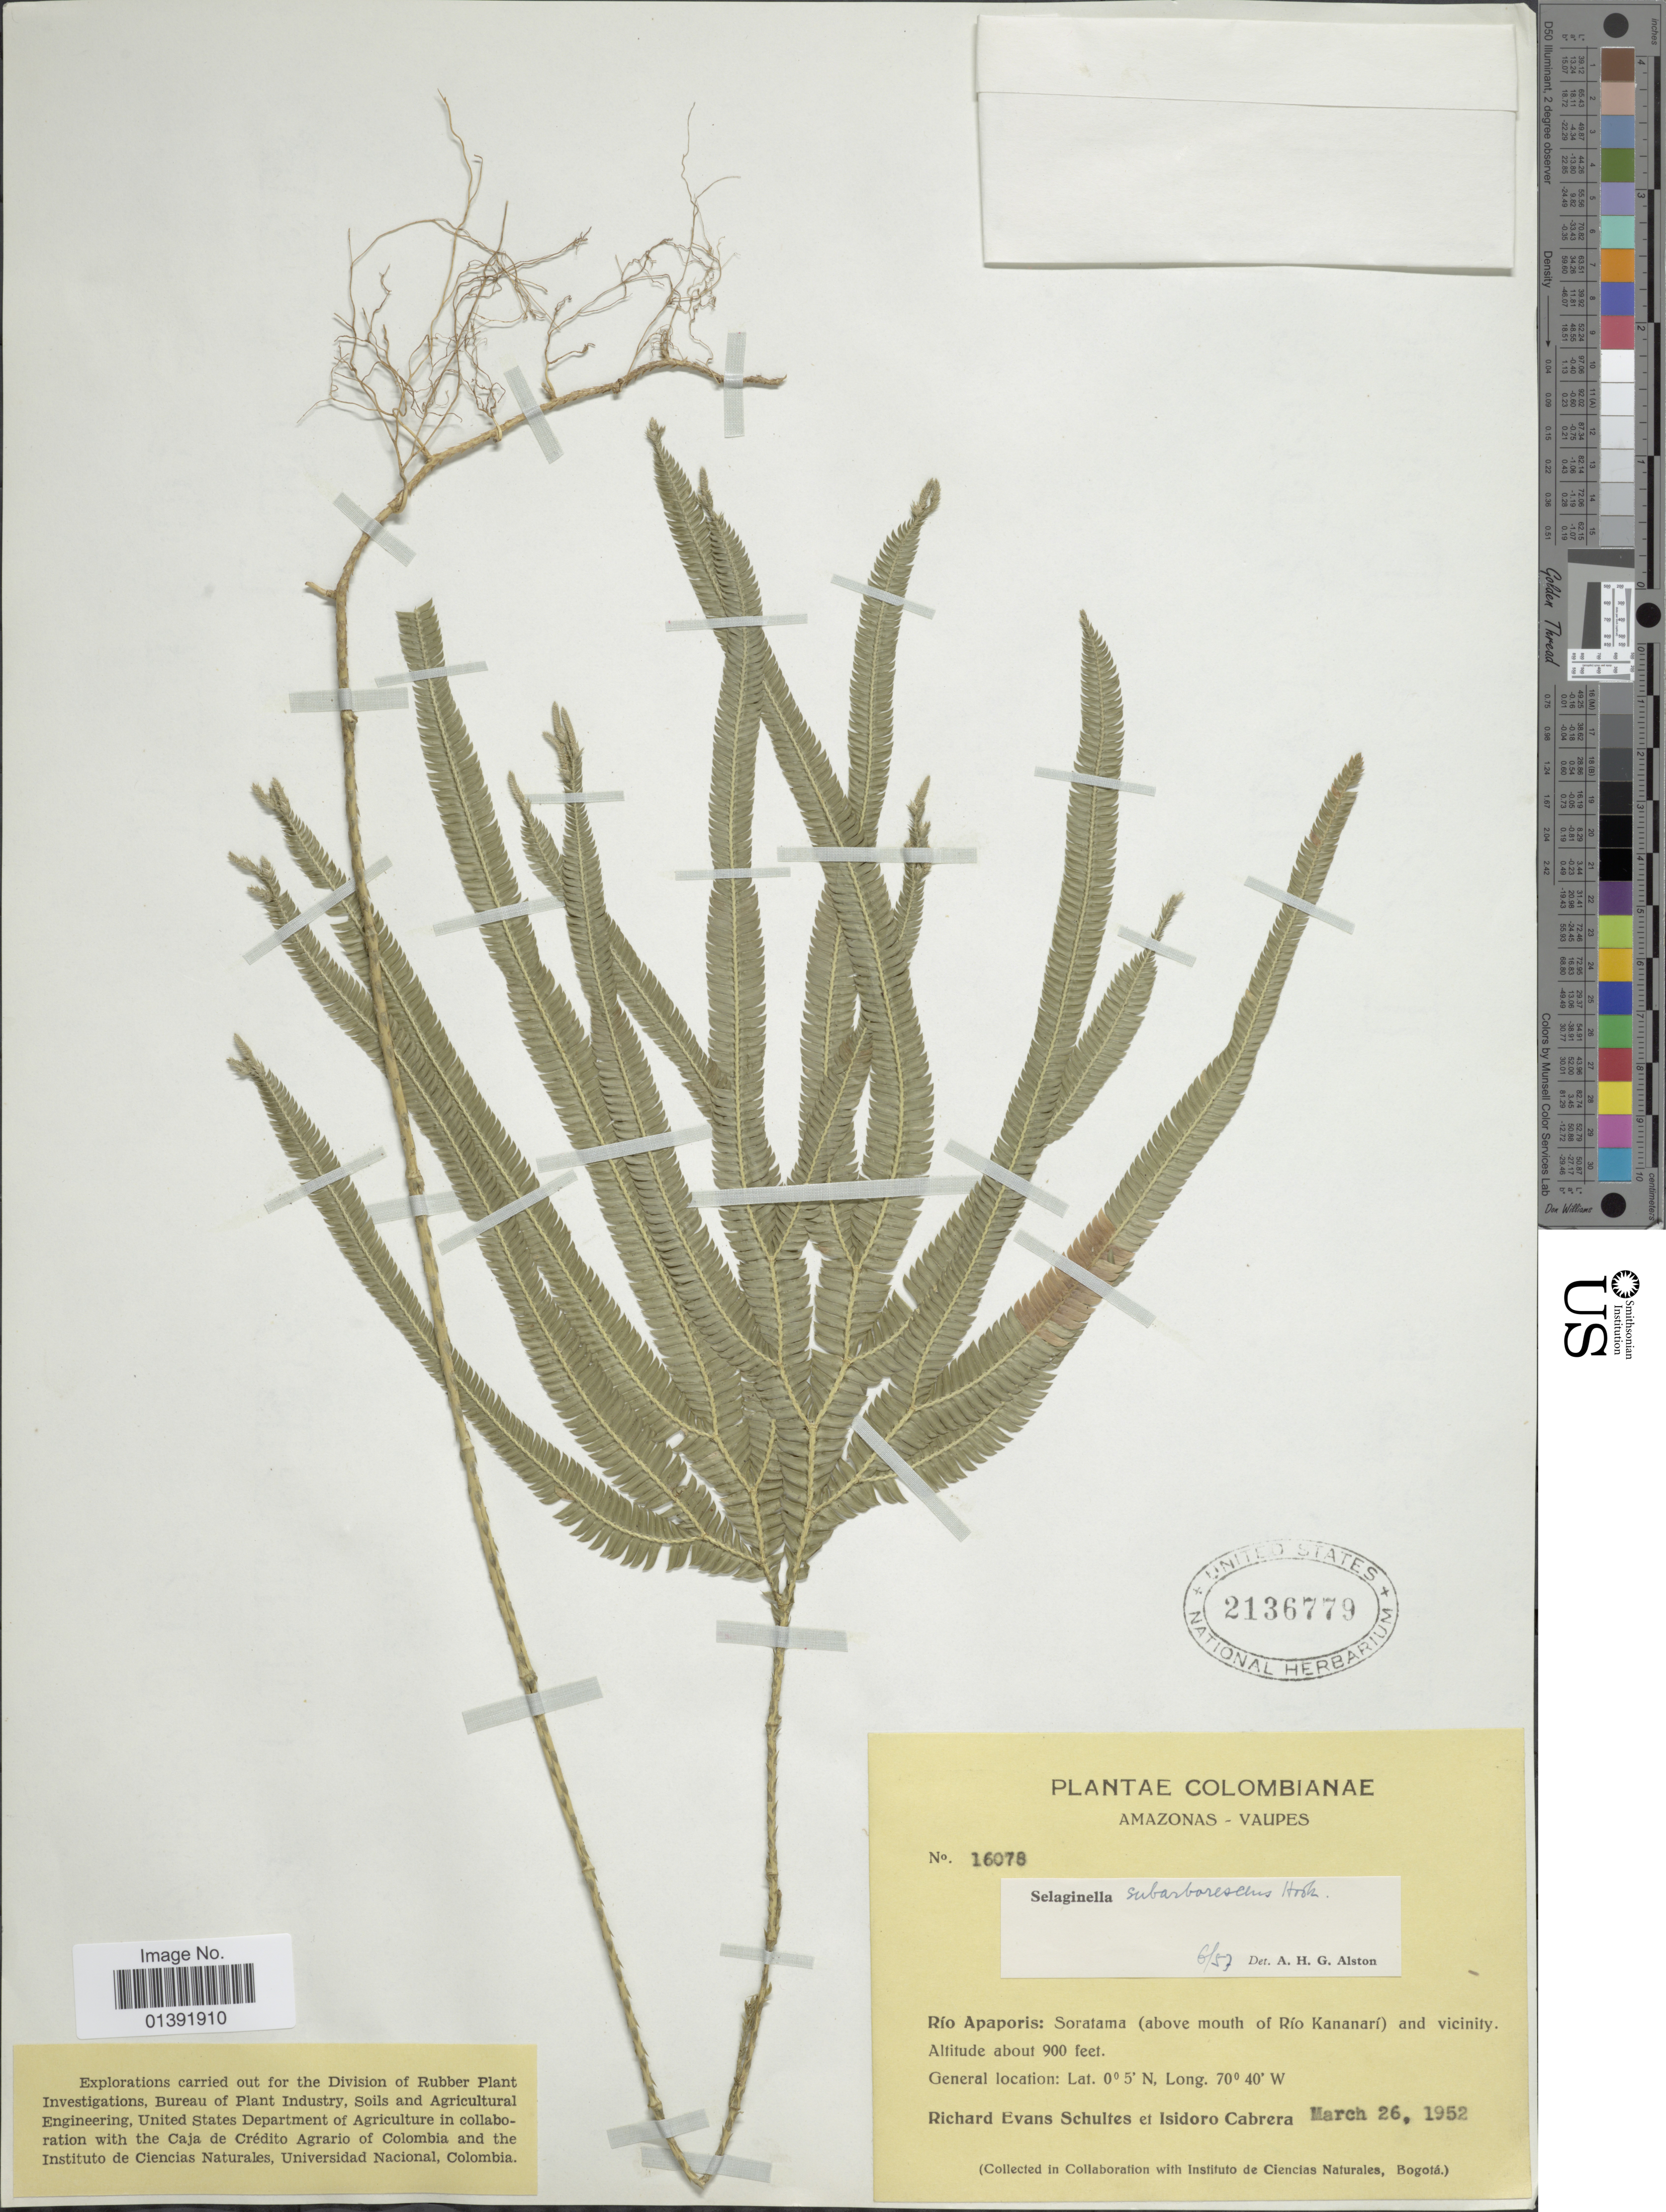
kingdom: Plantae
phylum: Tracheophyta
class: Lycopodiopsida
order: Selaginellales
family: Selaginellaceae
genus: Selaginella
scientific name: Selaginella subarborescens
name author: Hook.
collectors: R. E. Schultes & I. Cabrera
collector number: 16078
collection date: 1952-03-26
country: Colombia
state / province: Amazonas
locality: Amazonas-Vaupes, Rio Apaporis: Soratama (above mouth of Rio Kananari) and vicinity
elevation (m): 274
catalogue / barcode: US 2136779